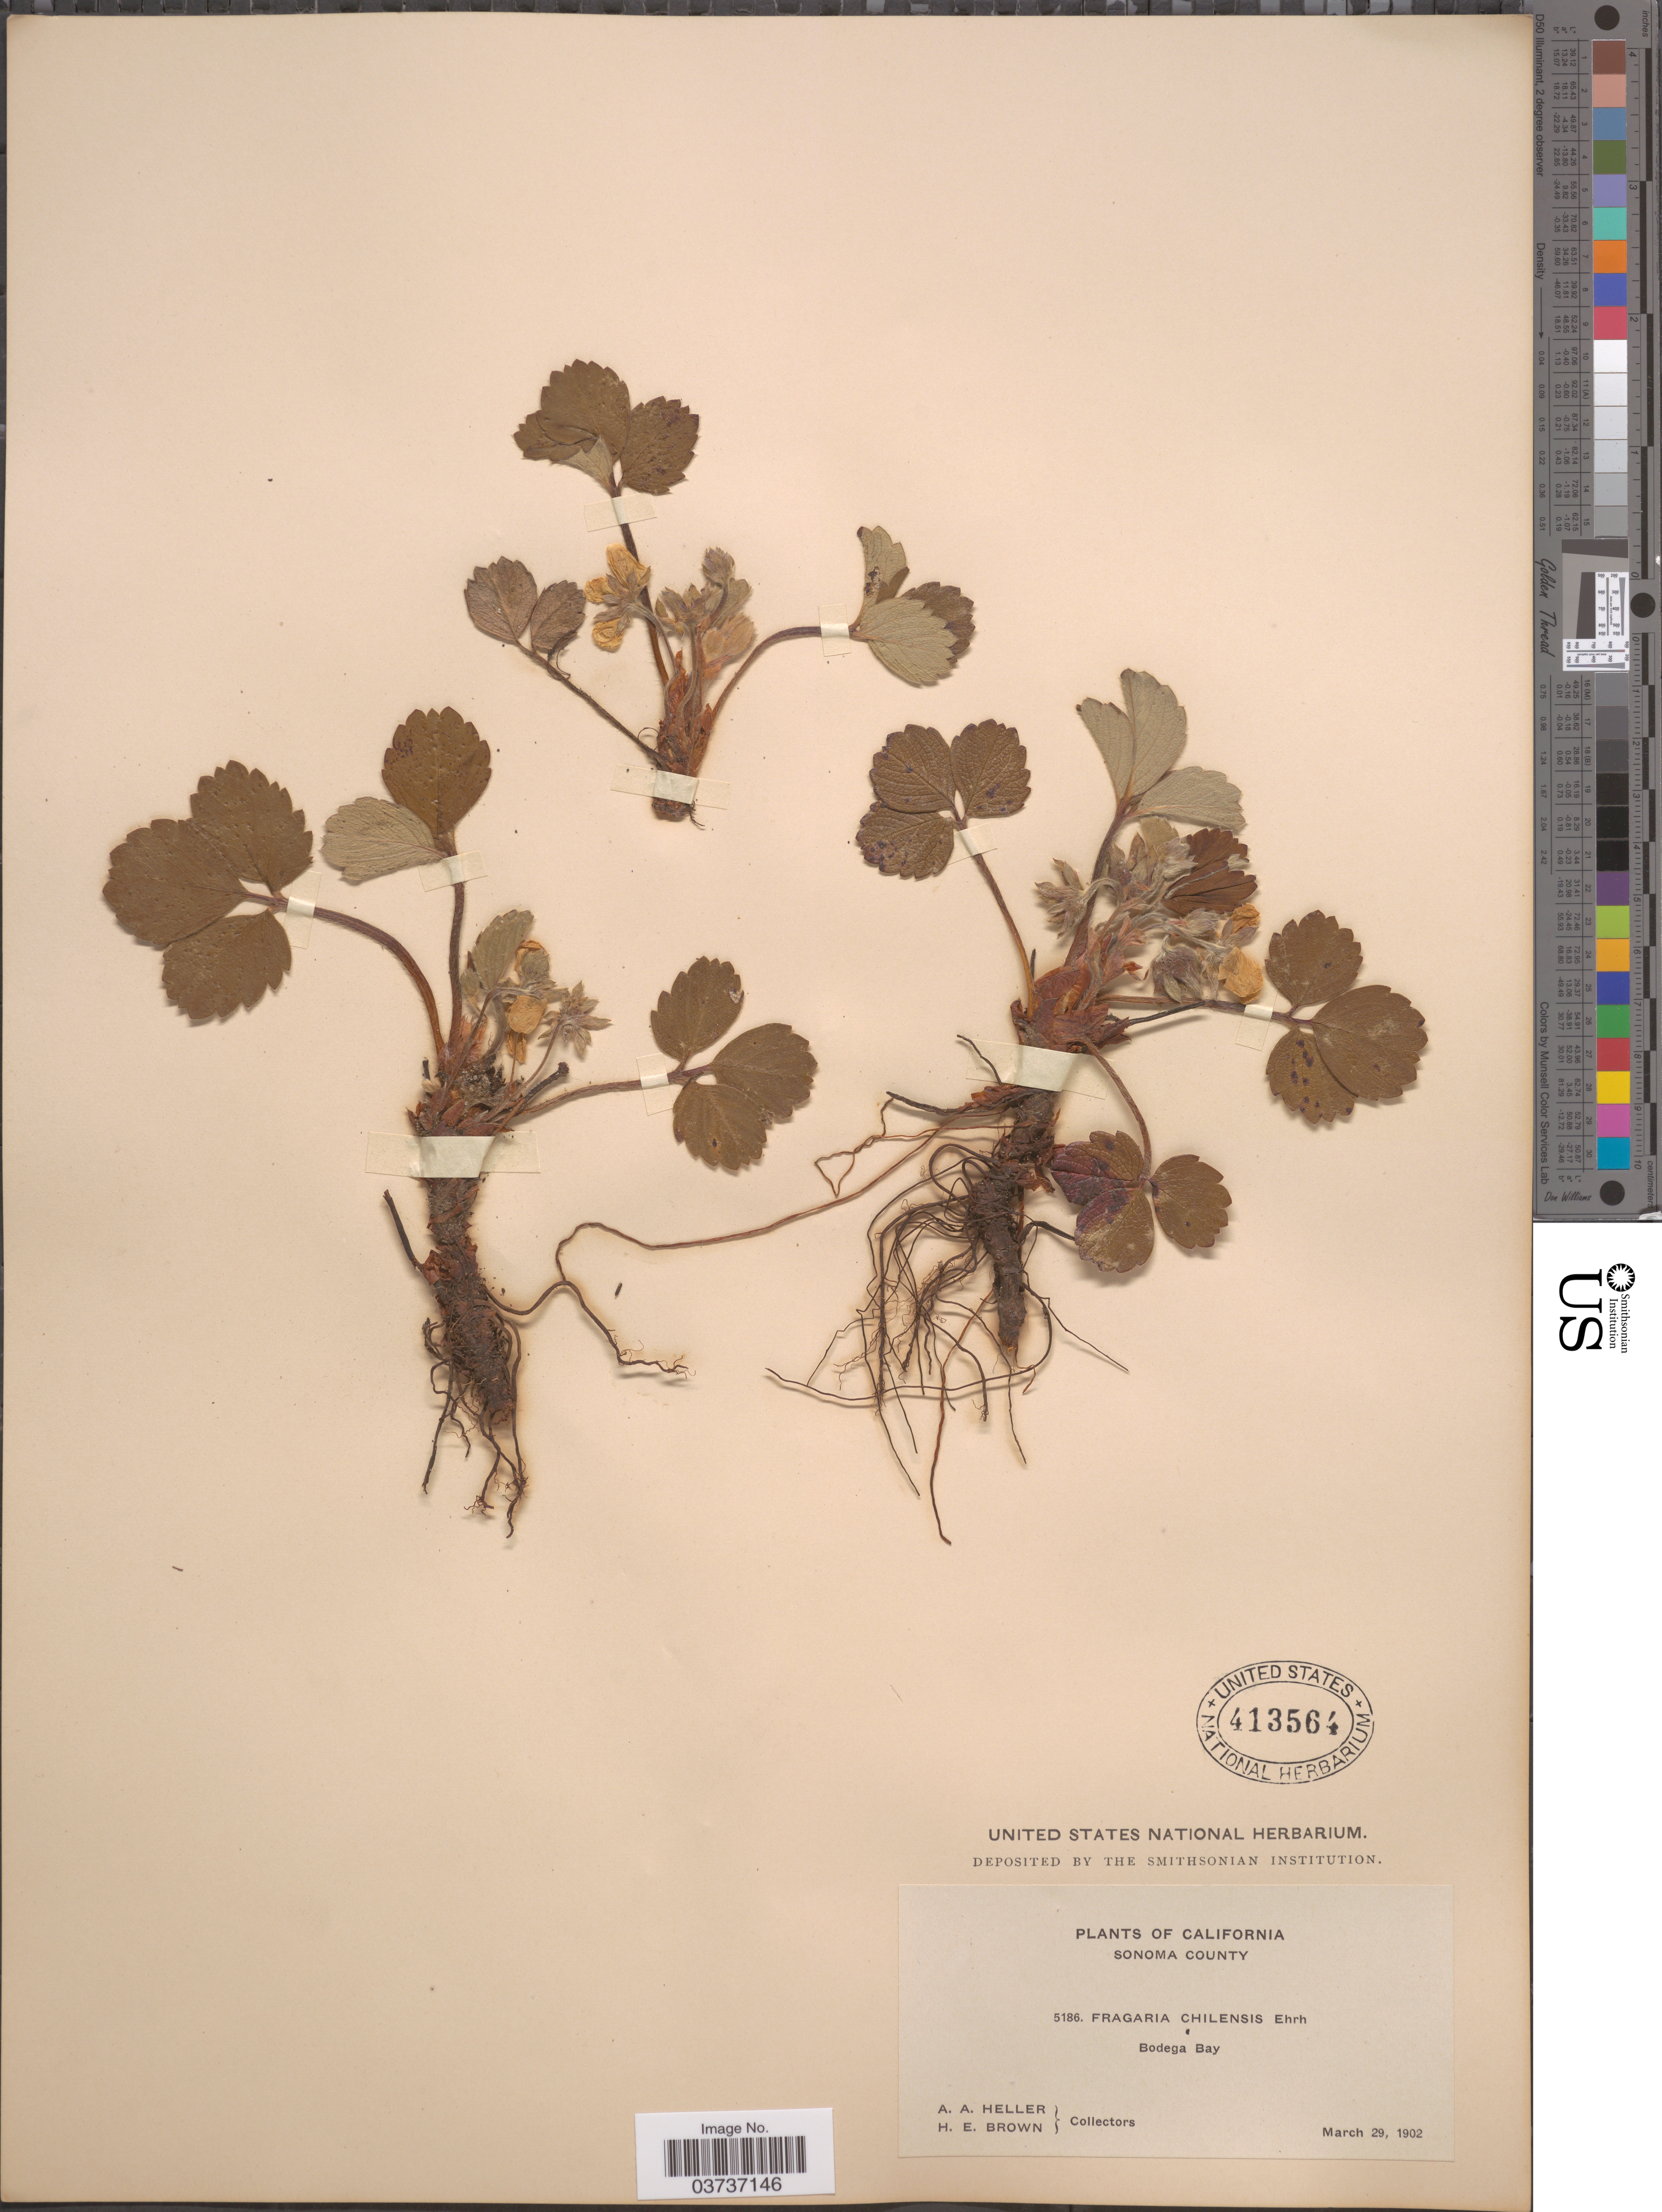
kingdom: Plantae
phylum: Tracheophyta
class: Magnoliopsida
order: Rosales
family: Rosaceae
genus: Fragaria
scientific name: Fragaria chiloensis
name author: (L.) Mill.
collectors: A. A. Heller & H. E. Brown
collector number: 5186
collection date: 1902-03-29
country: United States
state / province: California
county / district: Sonoma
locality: Sonoma County. Bodega Bay.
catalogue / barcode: US 413564